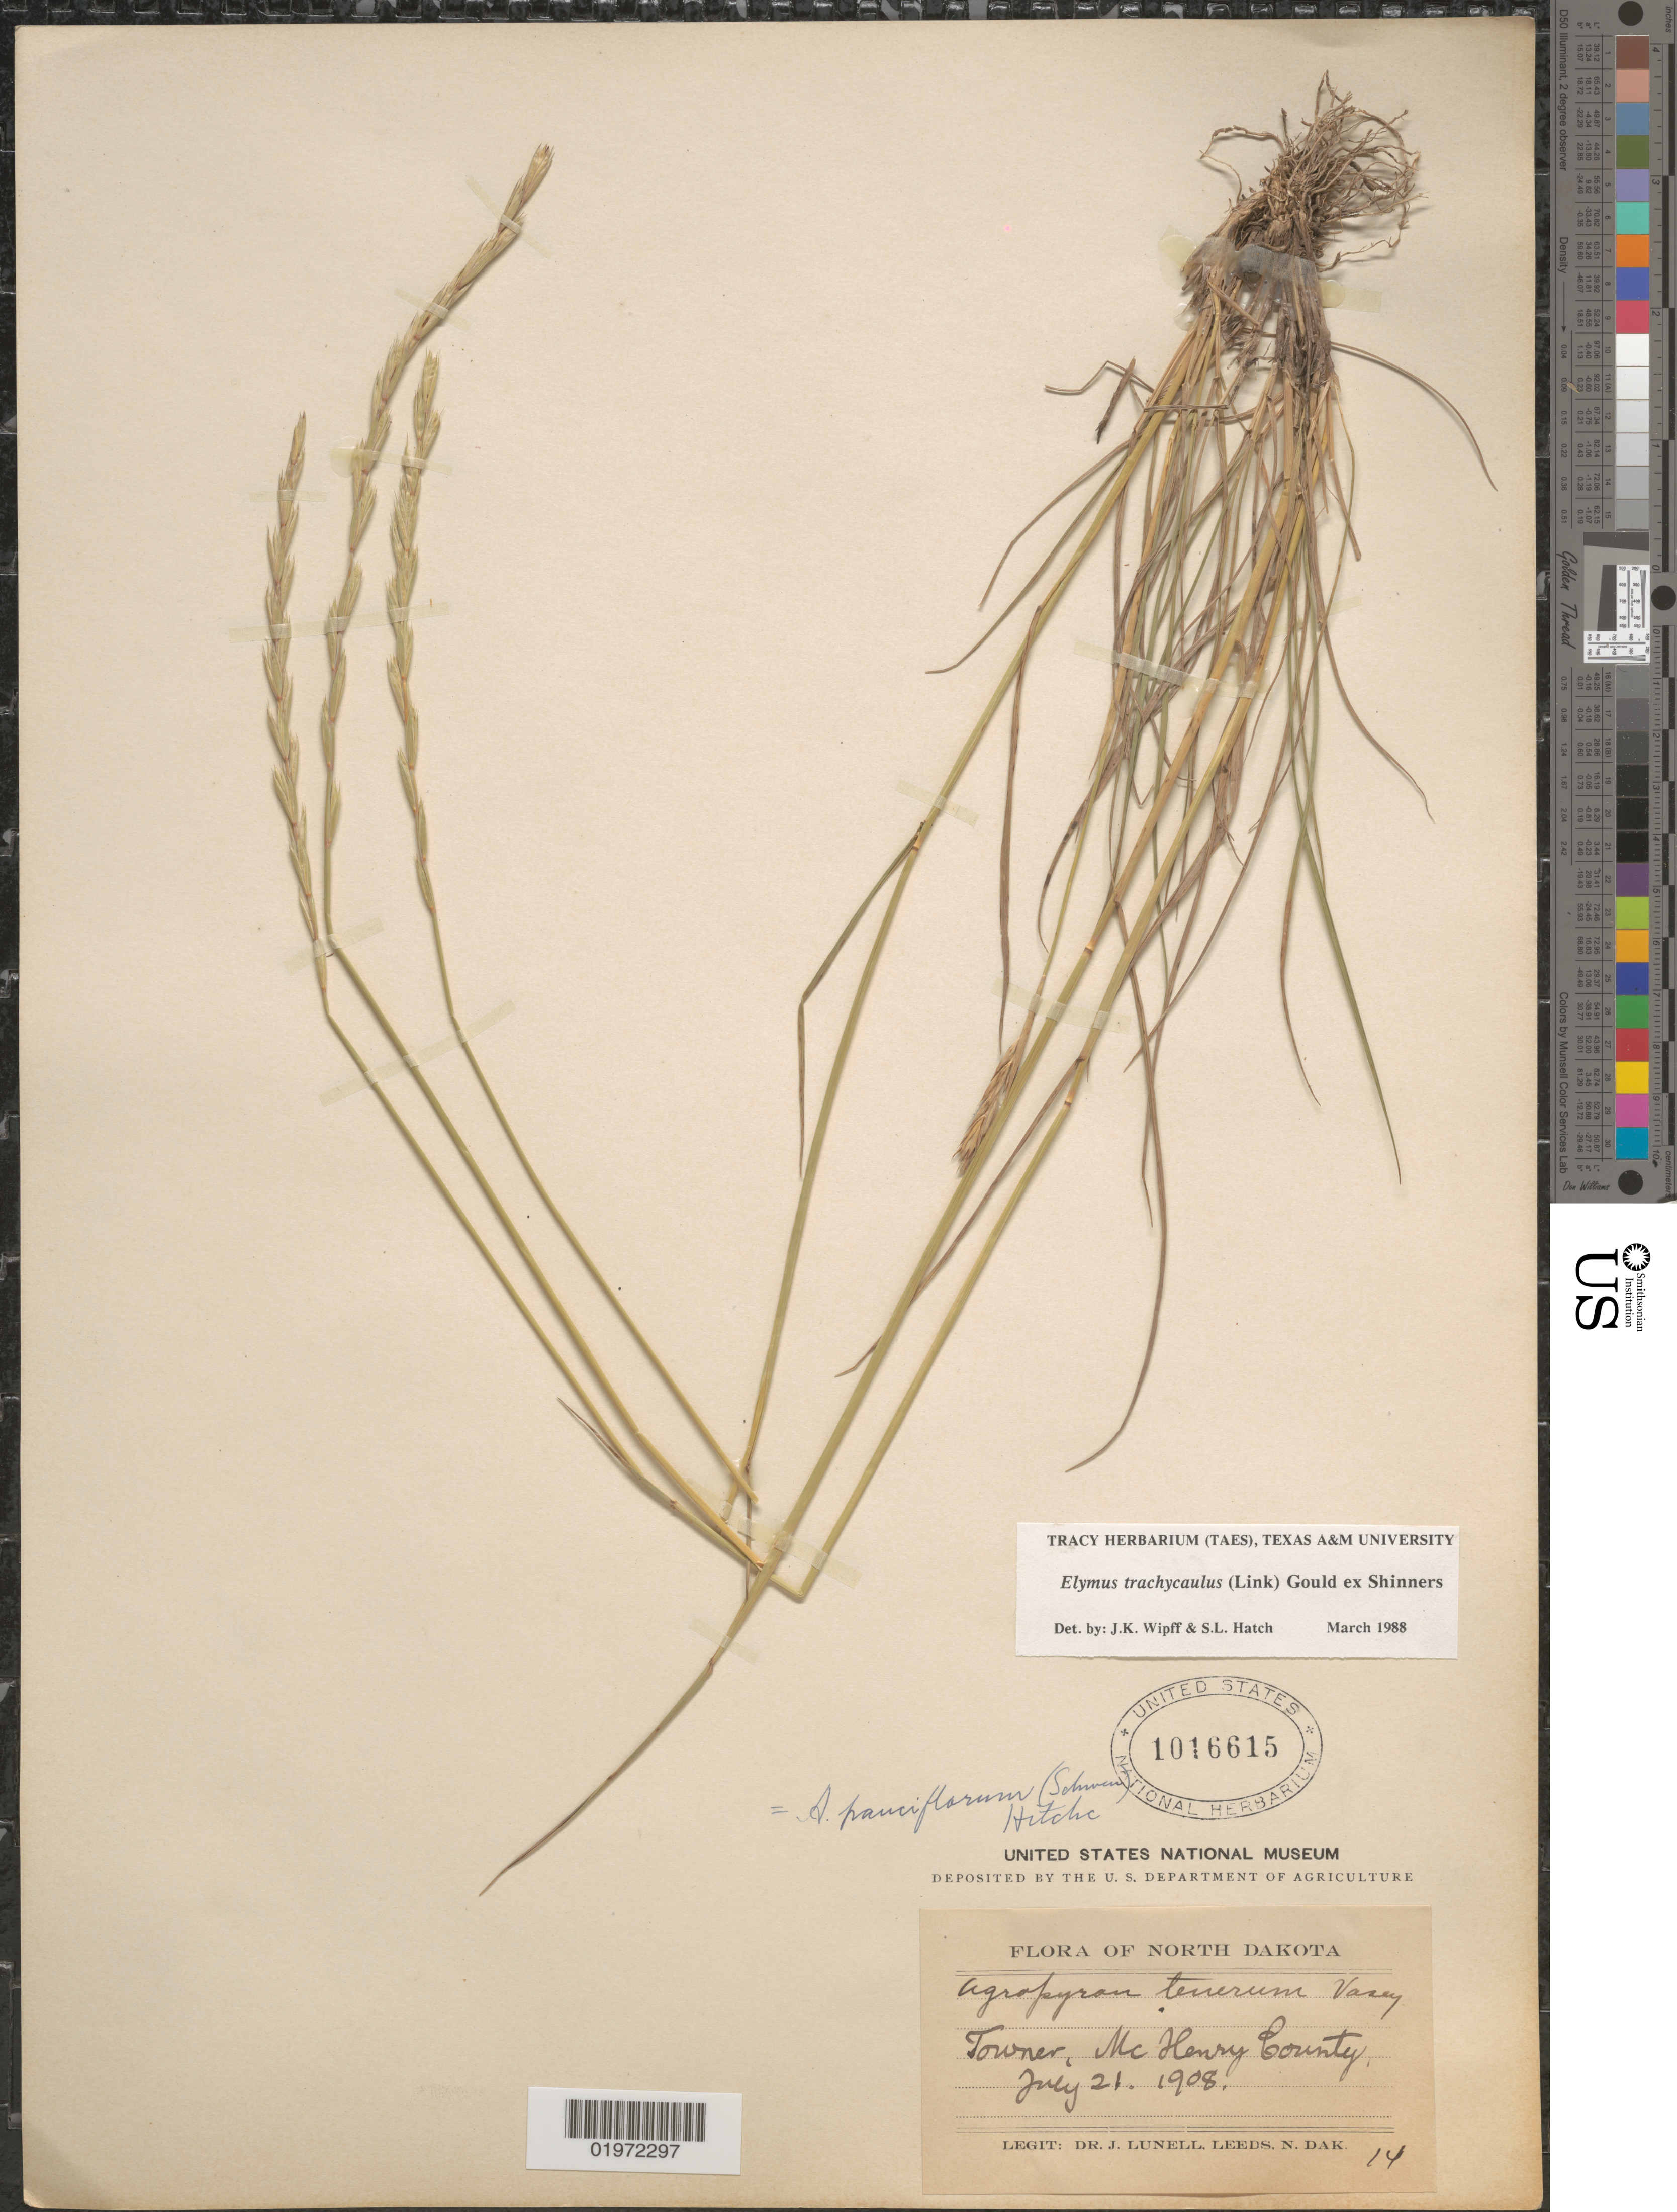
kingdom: Plantae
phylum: Tracheophyta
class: Liliopsida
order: Poales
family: Poaceae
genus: Elymus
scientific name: Elymus trachycaulus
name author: (Link) Gould ex Shinners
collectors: J. Lunell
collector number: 14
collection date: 1908-07-21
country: United States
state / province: North Dakota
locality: Towner, Mc Henry County.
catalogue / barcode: US 1016615